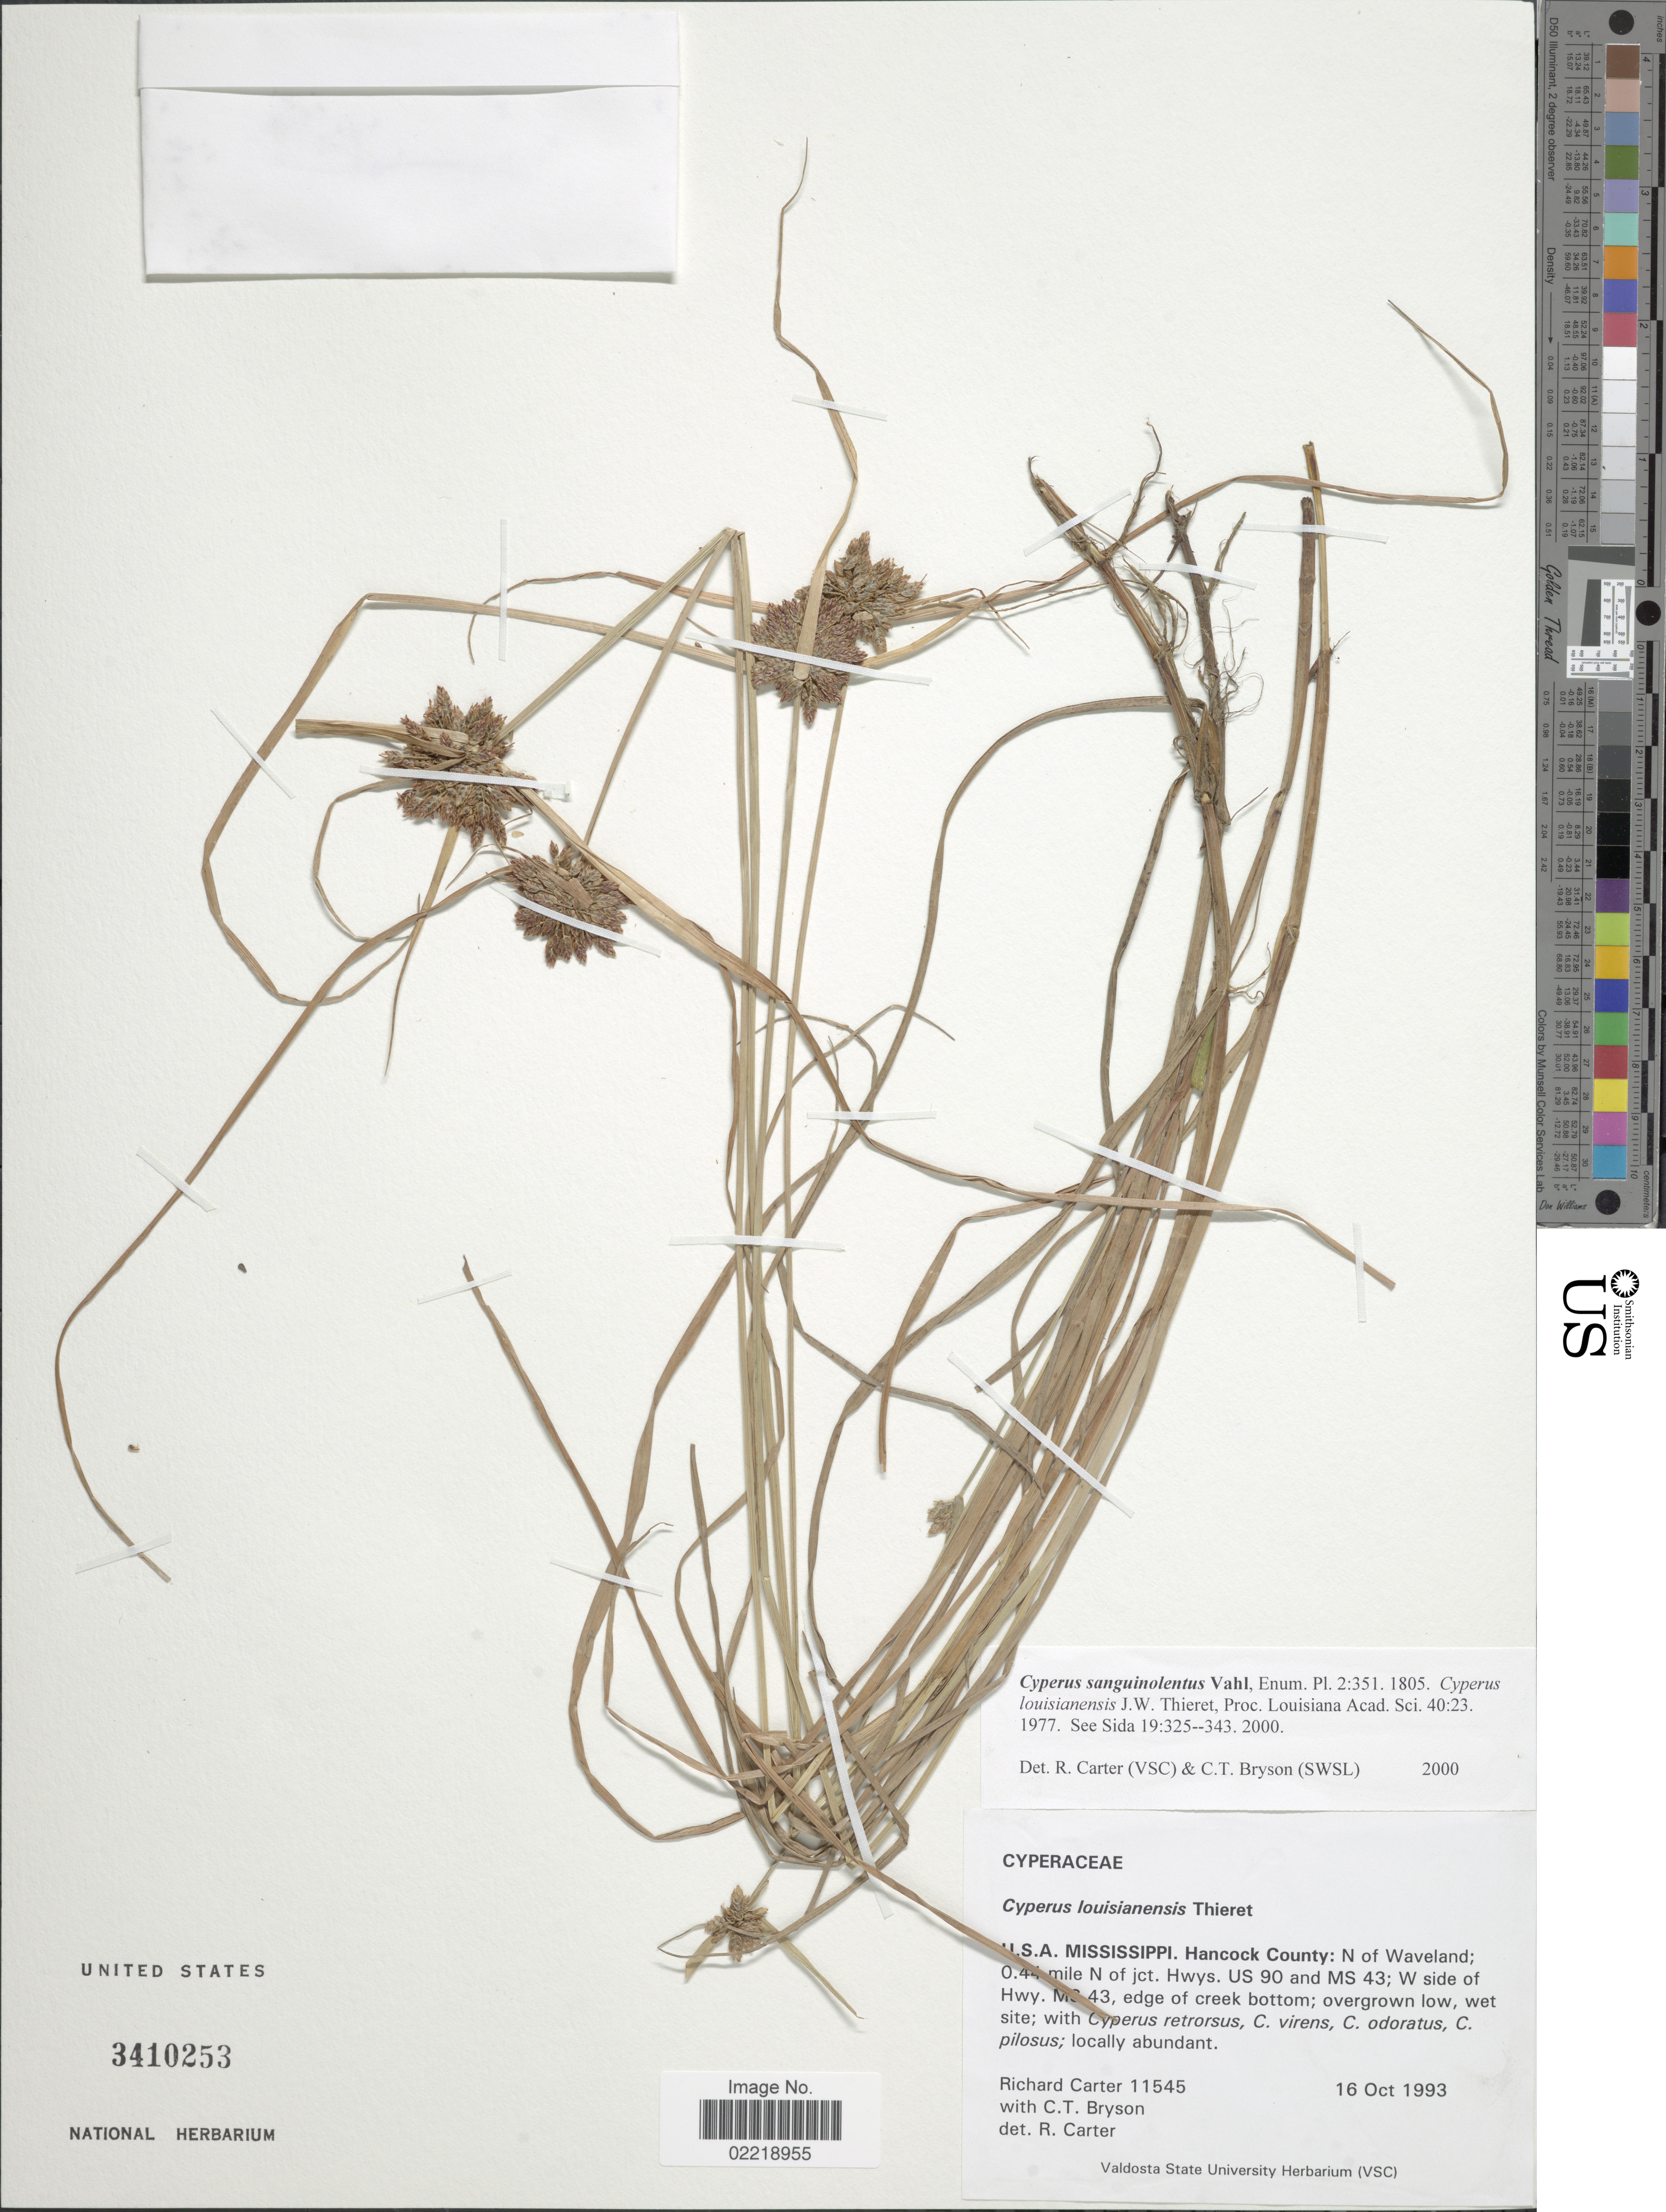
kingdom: Plantae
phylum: Tracheophyta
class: Liliopsida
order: Poales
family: Cyperaceae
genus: Cyperus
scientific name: Cyperus sanguinolentus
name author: Vahl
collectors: R. Carter & C. Bryson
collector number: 11545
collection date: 1993-10-16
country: United States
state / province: Mississippi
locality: Hancock County: N of Waveland; 0.44 mile N of jct Hwys US 90 and MS 43; W side of Hwy MS 43, edge of creek bottom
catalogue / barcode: US 3410253